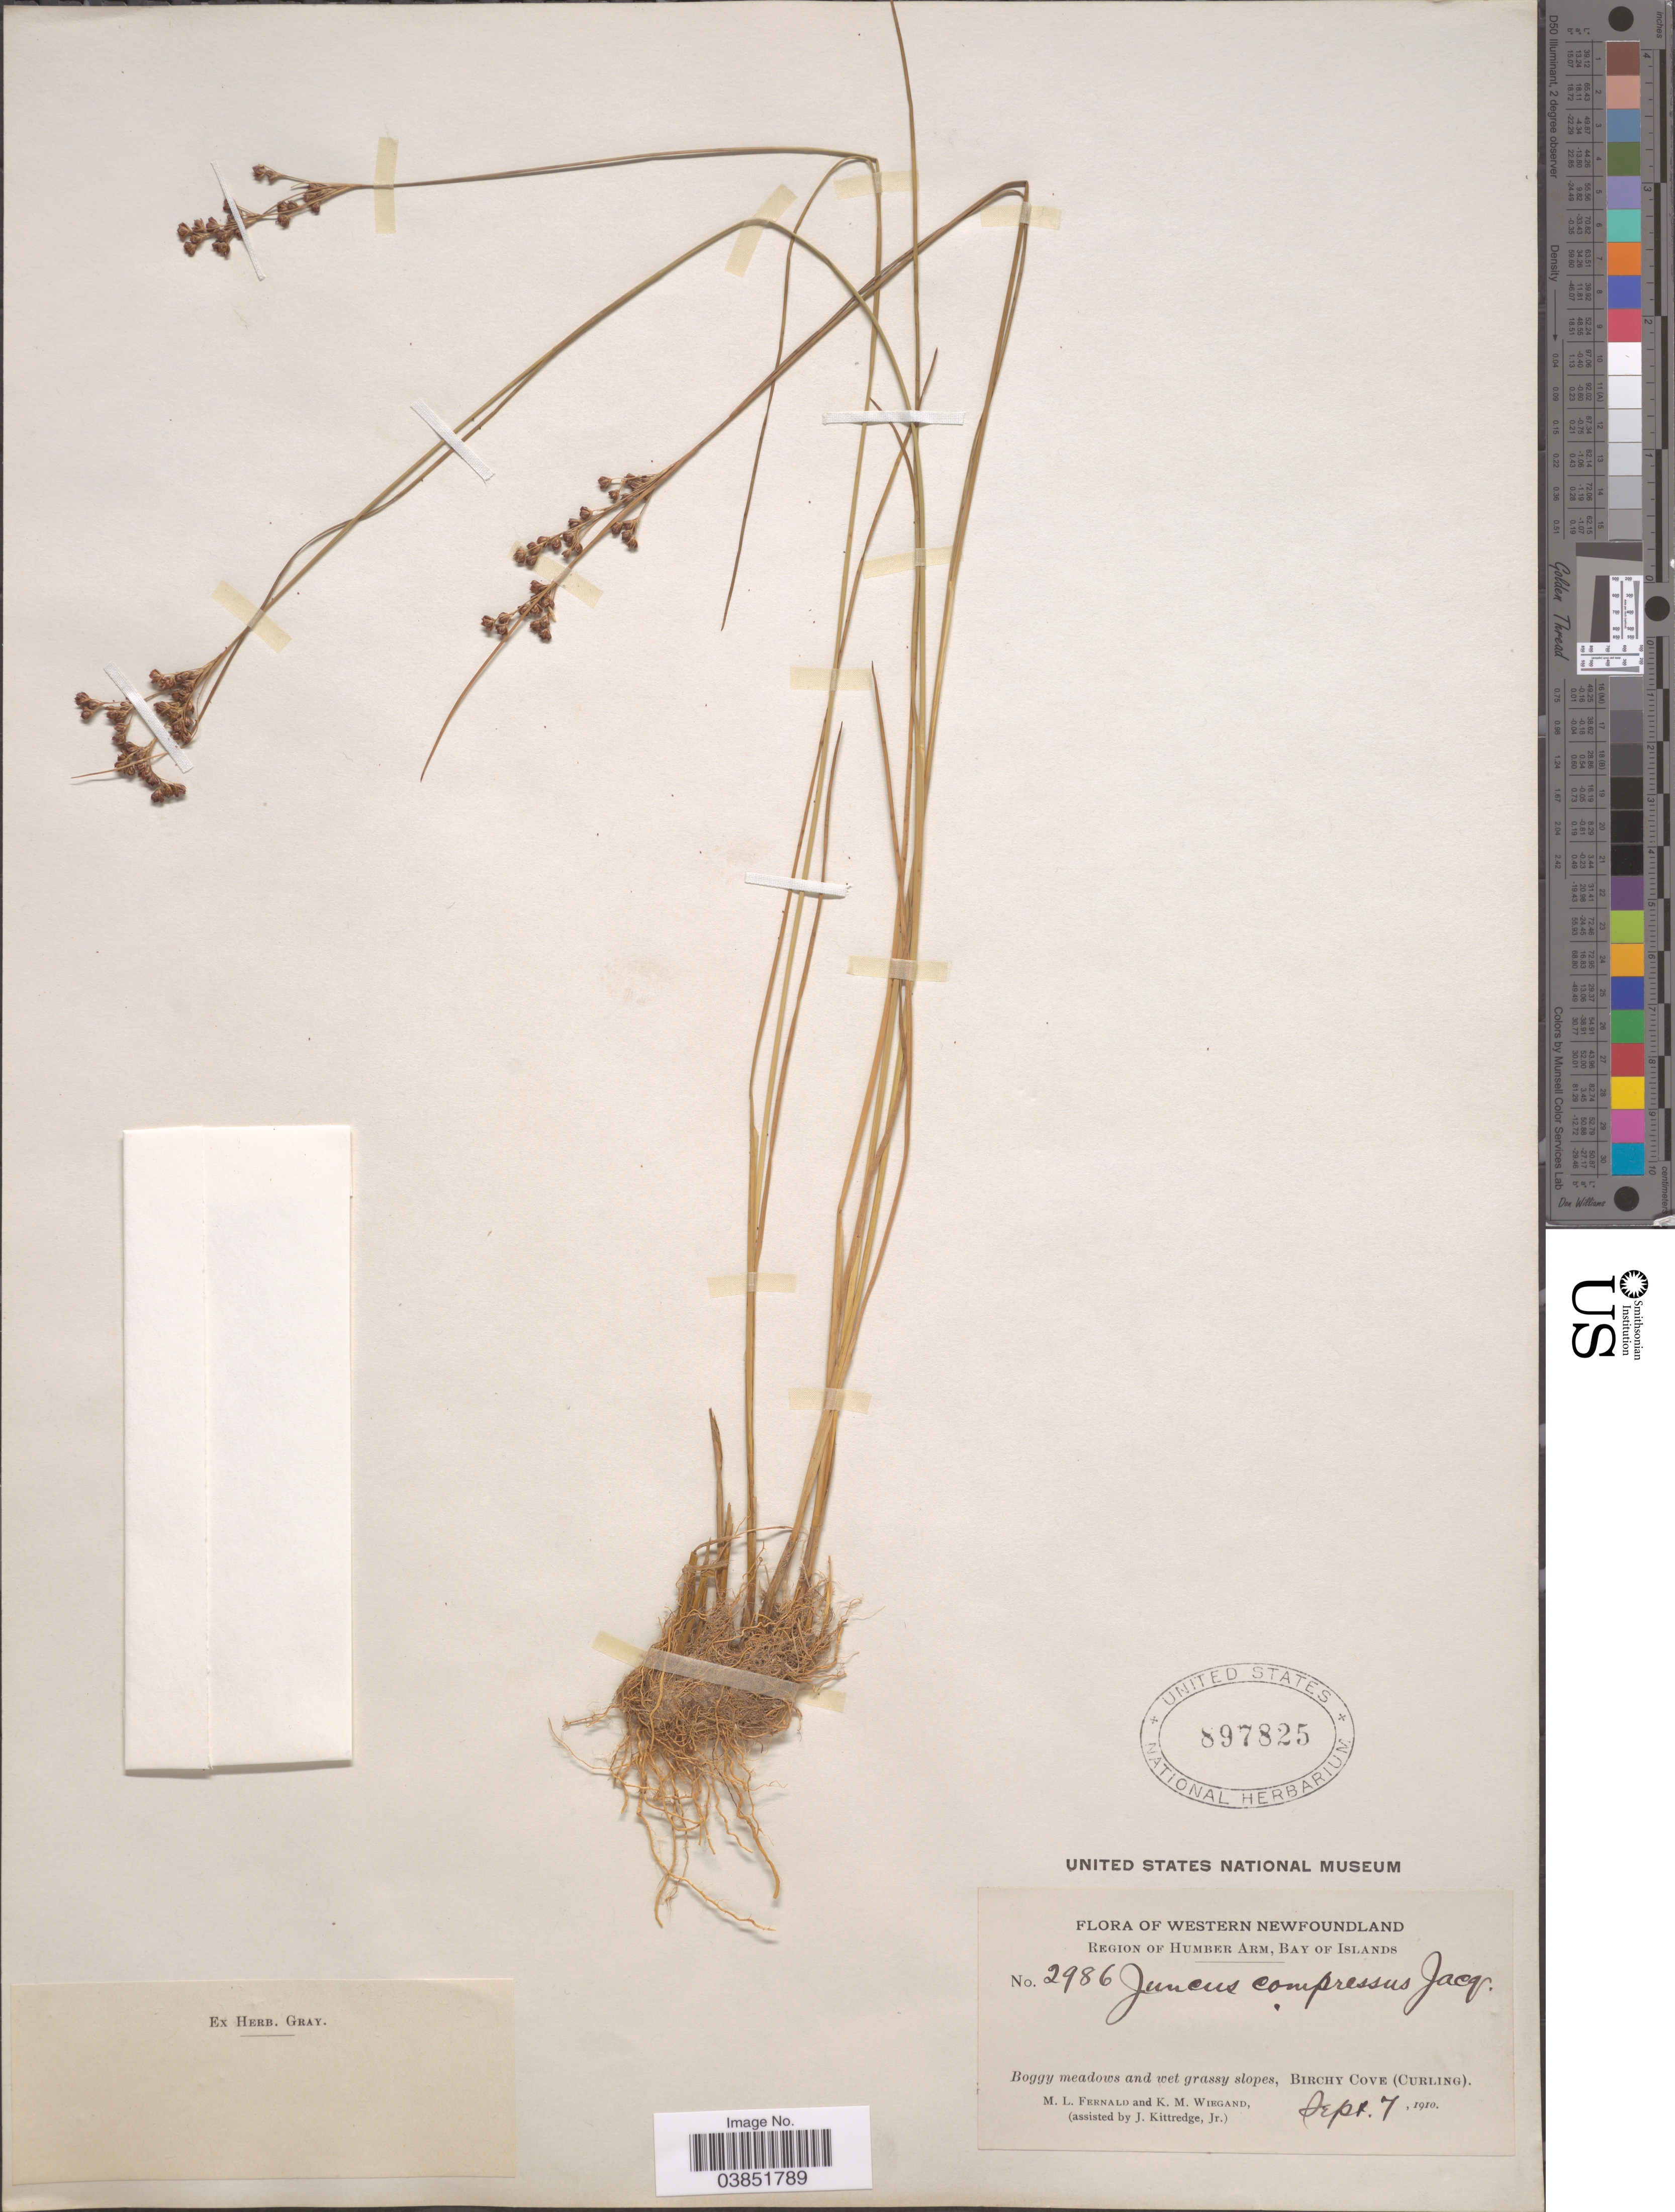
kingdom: Plantae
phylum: Tracheophyta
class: Liliopsida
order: Poales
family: Juncaceae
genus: Juncus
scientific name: Juncus compressus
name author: Jacq.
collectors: M. L. Fernald, K. M. Wiegand & J. Kittredge Jr.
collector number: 2986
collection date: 1910-09-07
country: Canada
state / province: Newfoundland and Labrador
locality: Western Newfoundland. Region of Humber Arm, Bay of Islands. Birchy Cove (Curling).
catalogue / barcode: US 897825